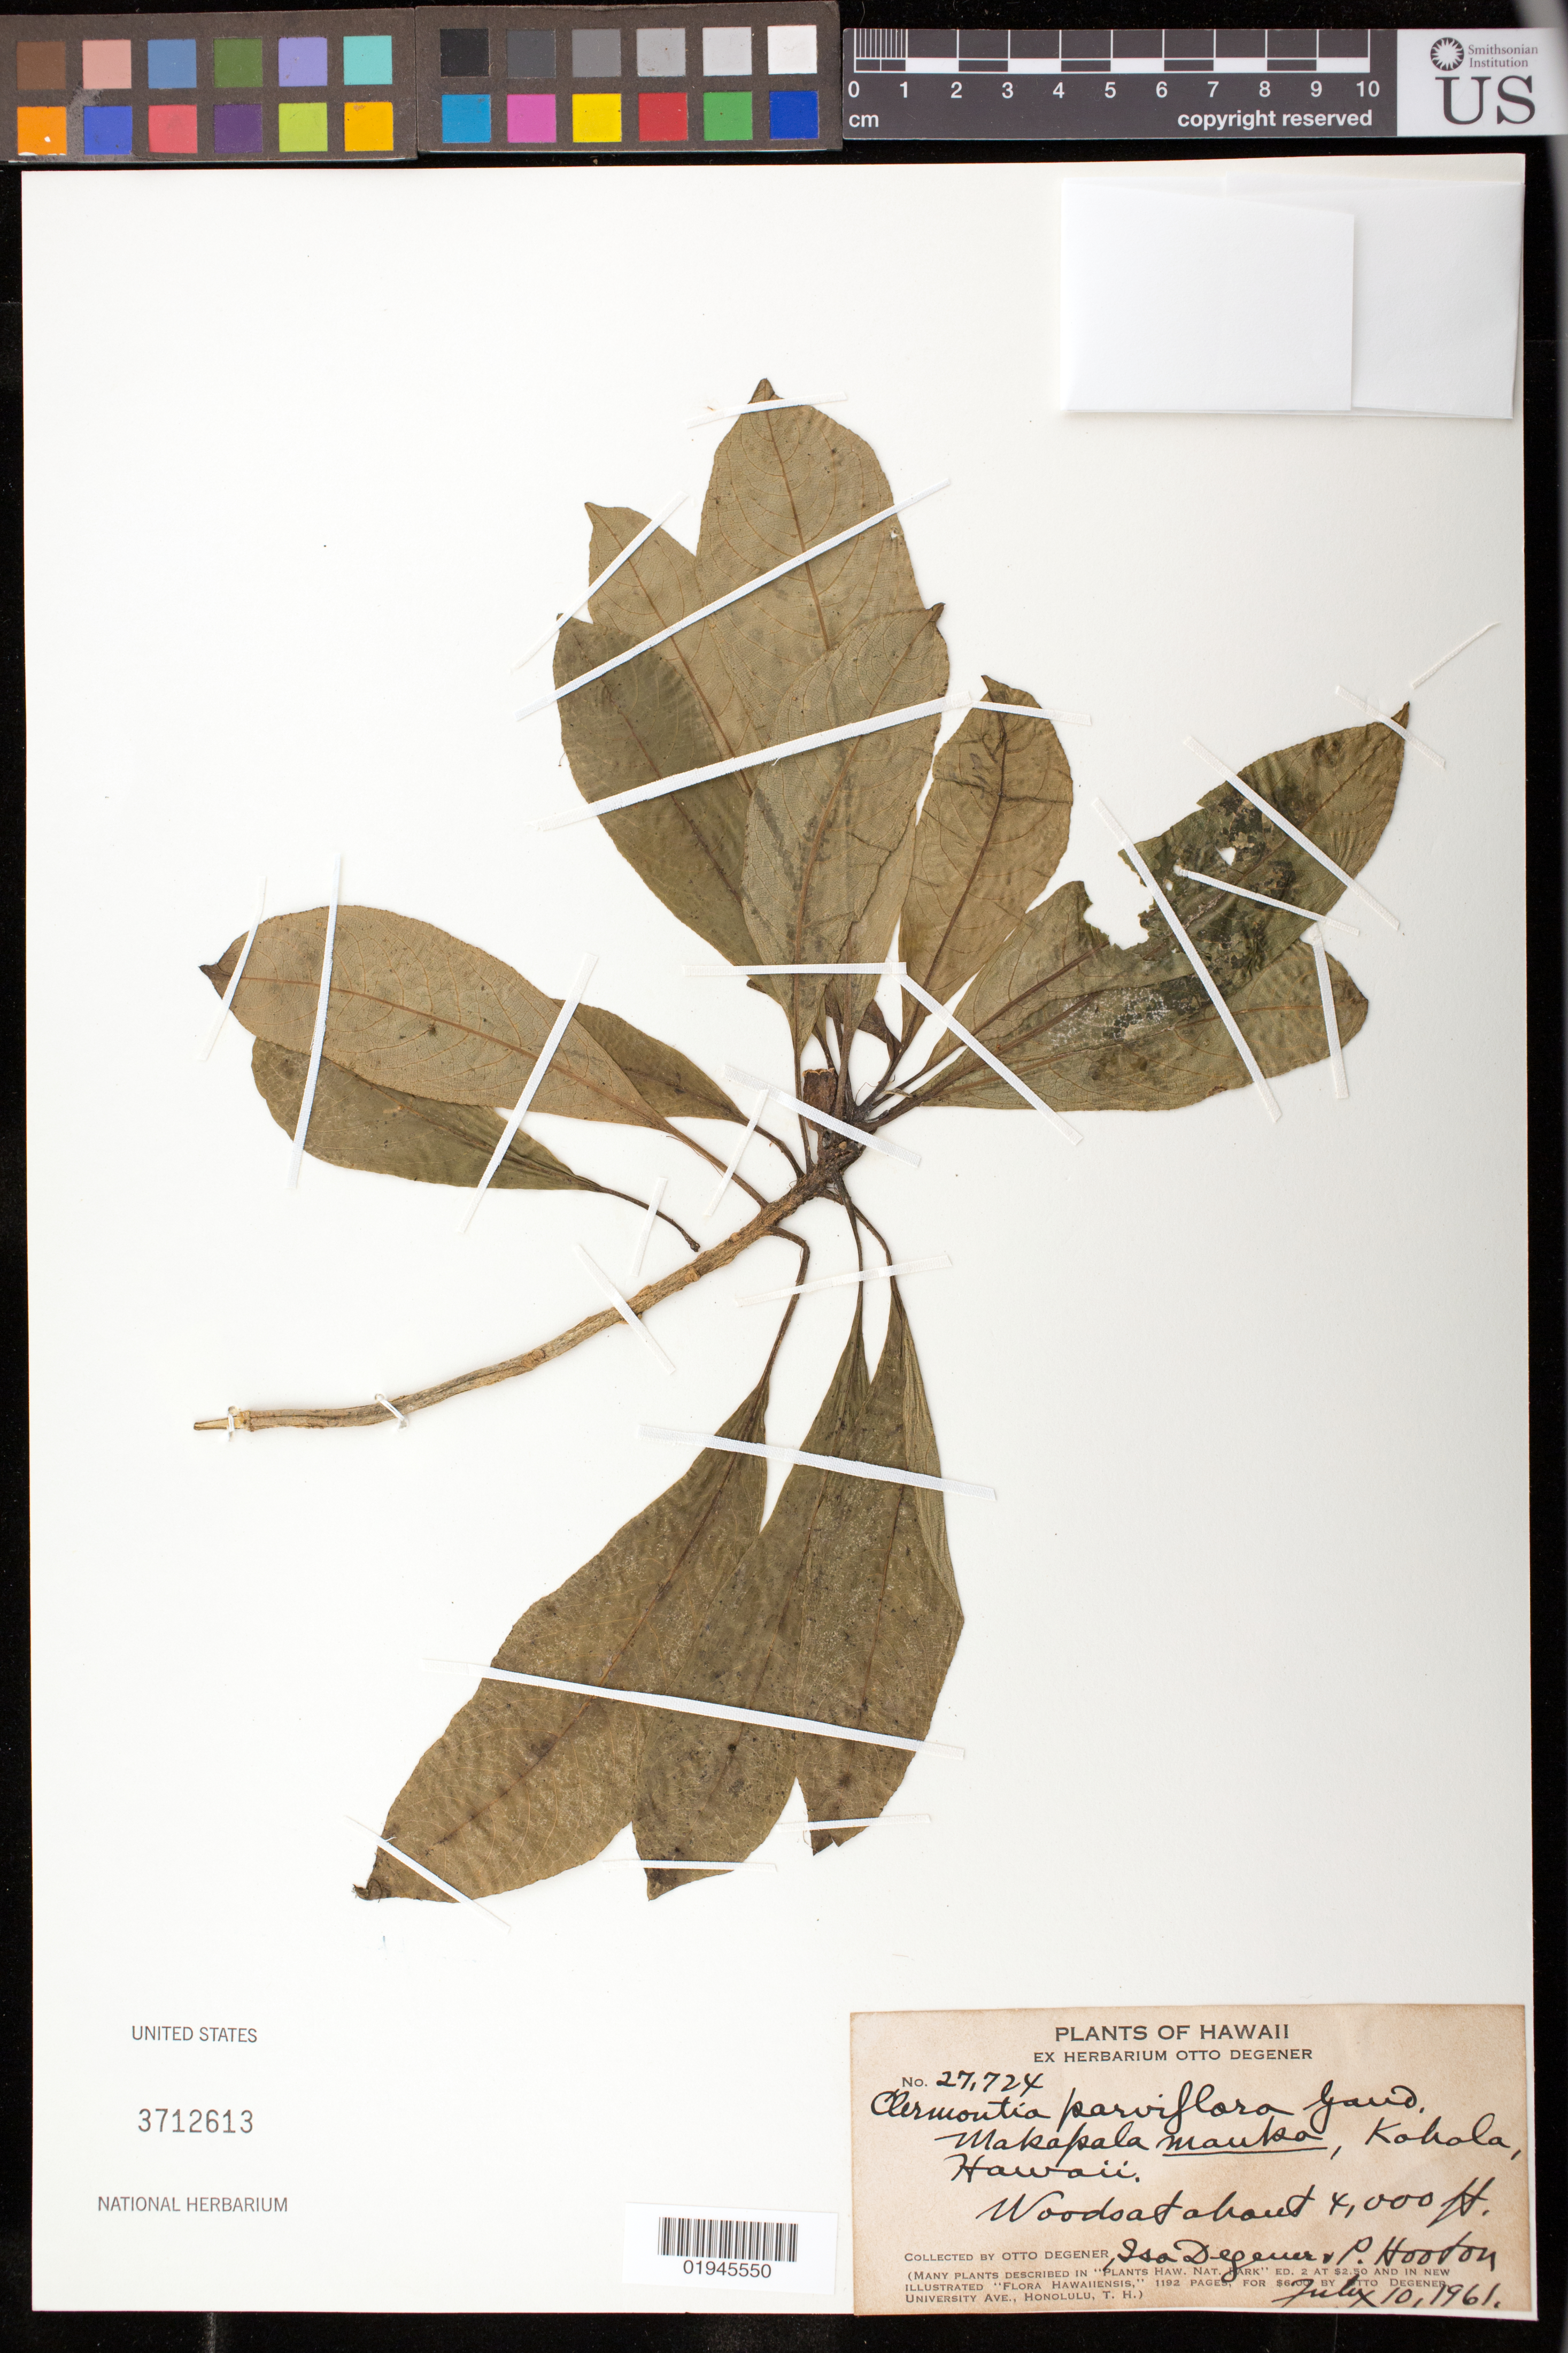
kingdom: Plantae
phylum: Tracheophyta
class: Magnoliopsida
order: Asterales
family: Campanulaceae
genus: Clermontia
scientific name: Clermontia parviflora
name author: Gaudich. ex A. Gray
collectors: O. Degener, I. Degener & P. Hooton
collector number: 27724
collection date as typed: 10 Jul 1961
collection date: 1961-07-10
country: United States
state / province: Hawaii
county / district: Hawaii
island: Hawaii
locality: Makapala mauka, Kohala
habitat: Woods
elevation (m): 1219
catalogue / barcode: US 3712613